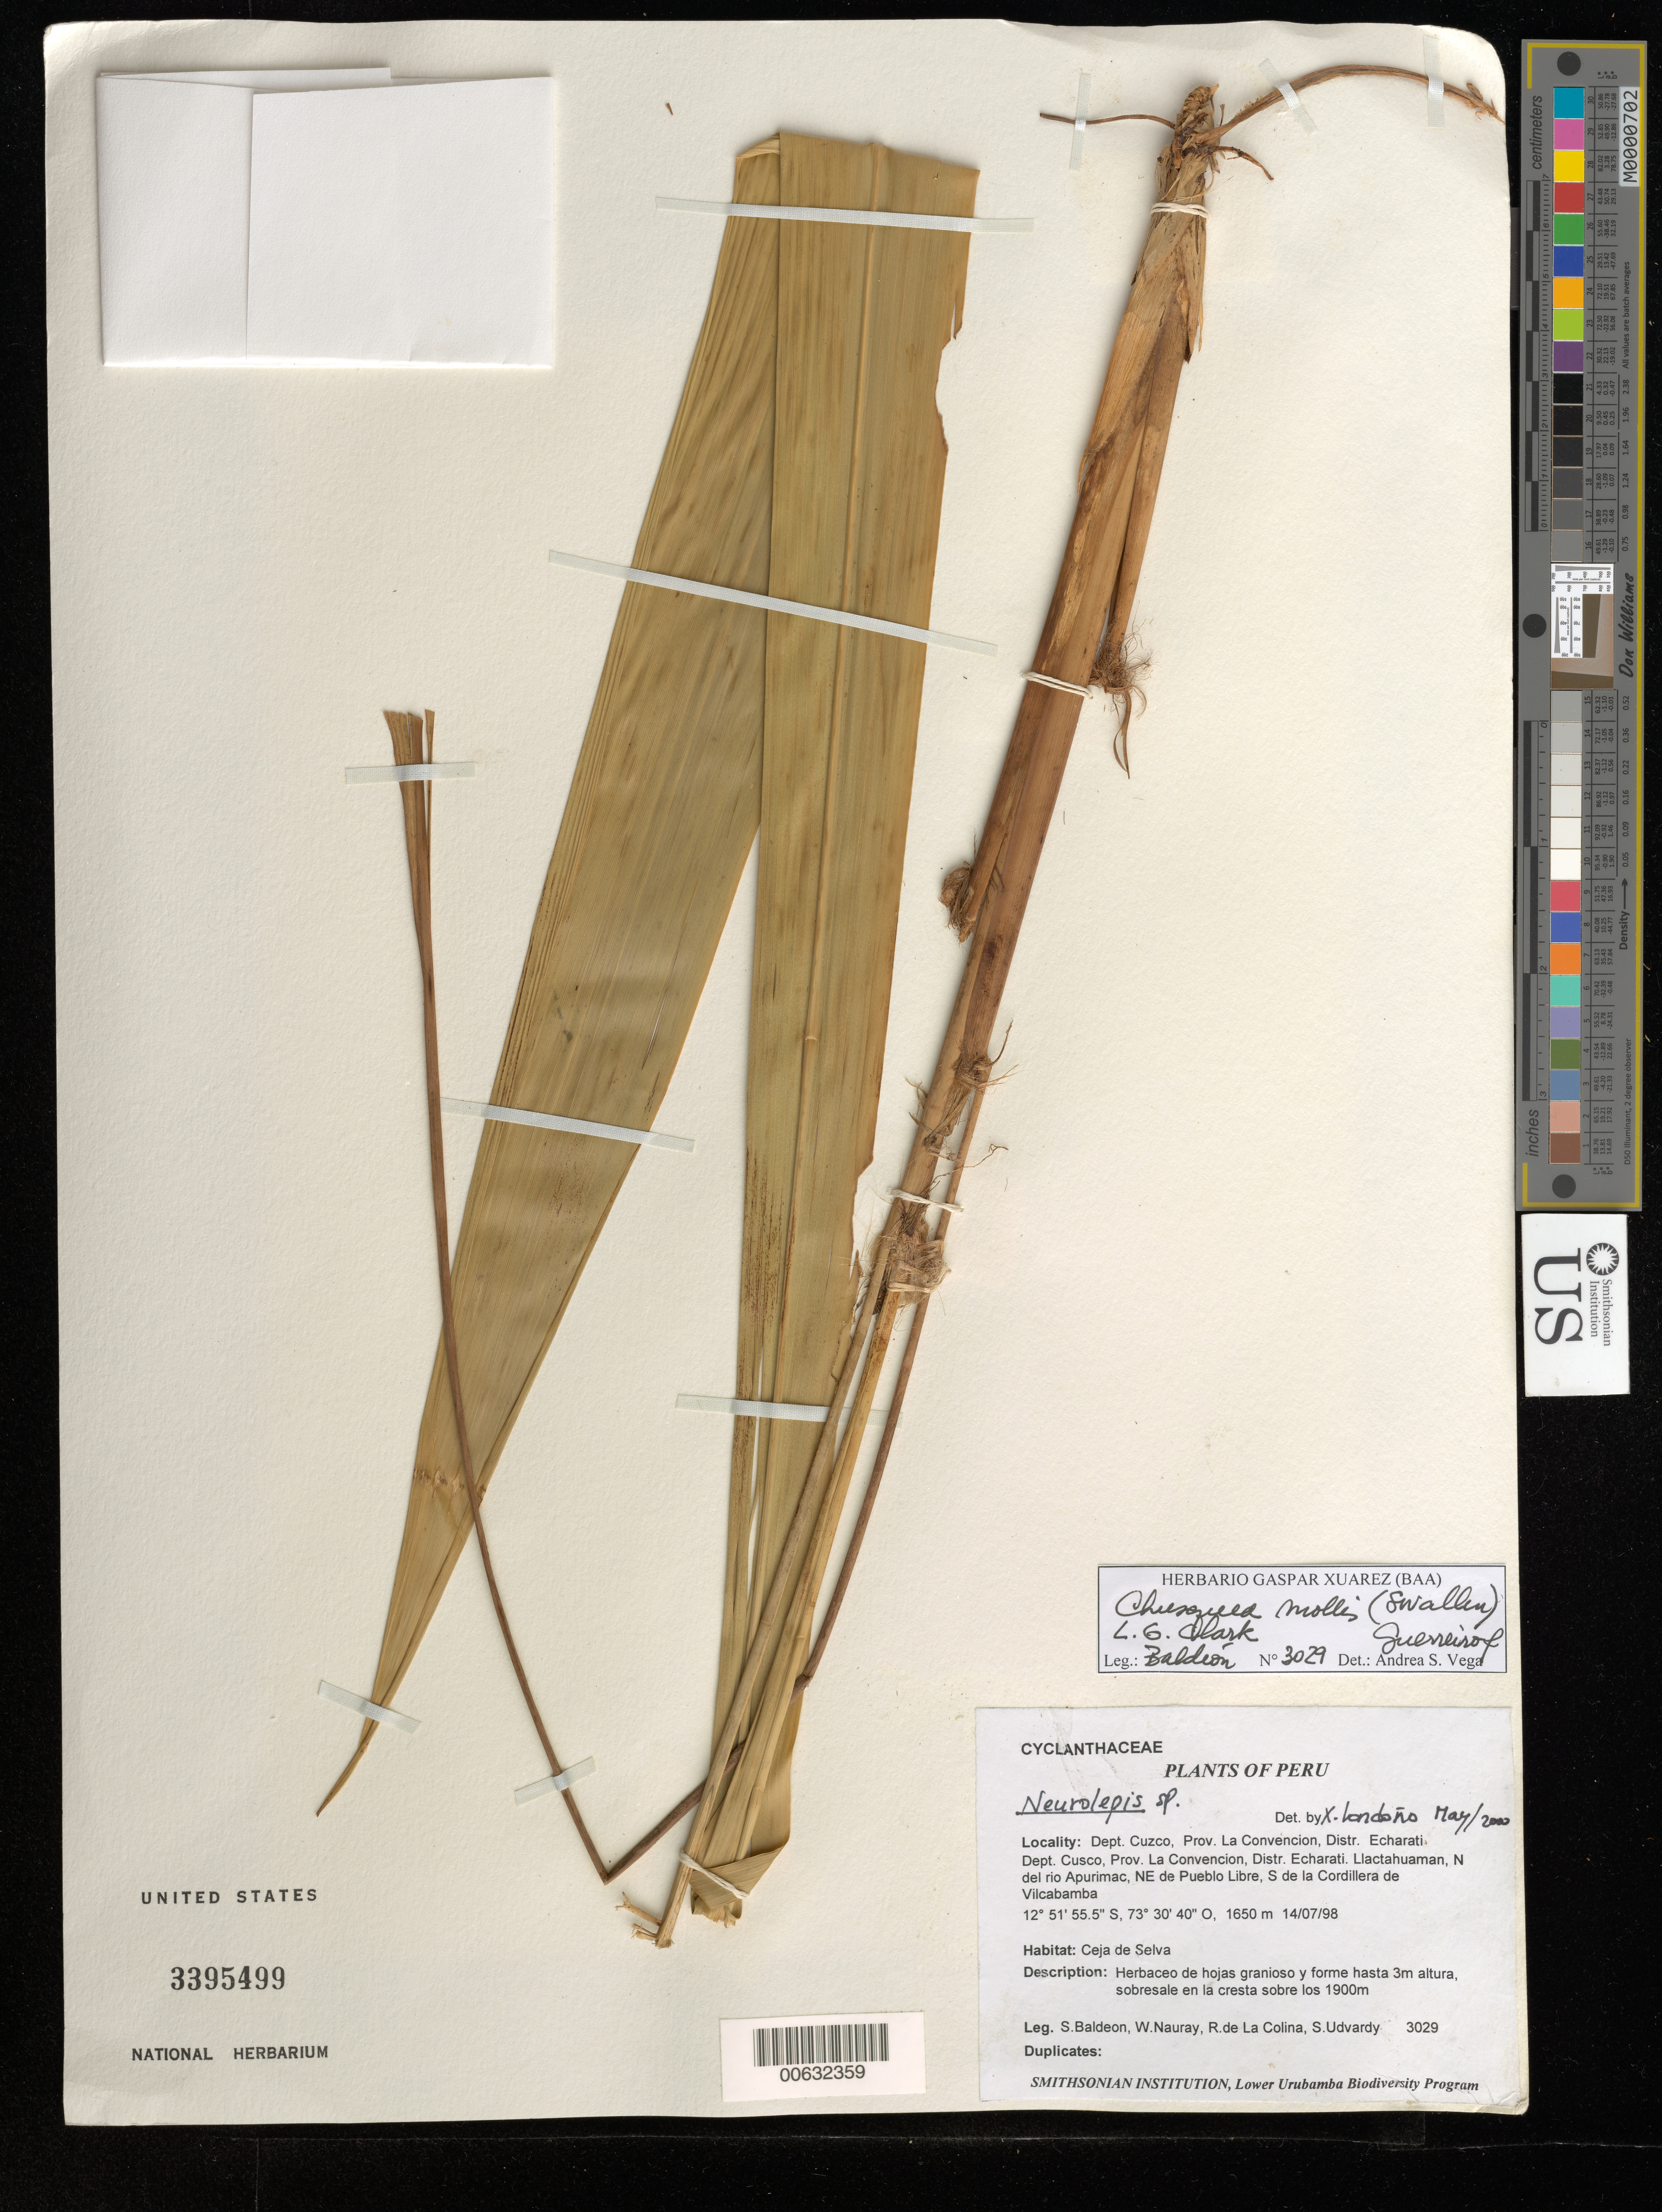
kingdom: Plantae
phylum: Tracheophyta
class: Liliopsida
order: Poales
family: Poaceae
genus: Chusquea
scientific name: Chusquea mollis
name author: (Swallen) L.G. Clark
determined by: Vega, A. S.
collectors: S. Baldeon, W. Nauray, R. de La Colina & S. Udvardy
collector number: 3029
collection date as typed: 14 Jul 1998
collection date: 1998-07-14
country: Peru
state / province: Cusco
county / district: La Convención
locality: Echarati, Llactahuaman, NE of Pueblo Libre, S of La Cordillera de Vilcabamba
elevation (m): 1650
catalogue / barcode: US 3395499